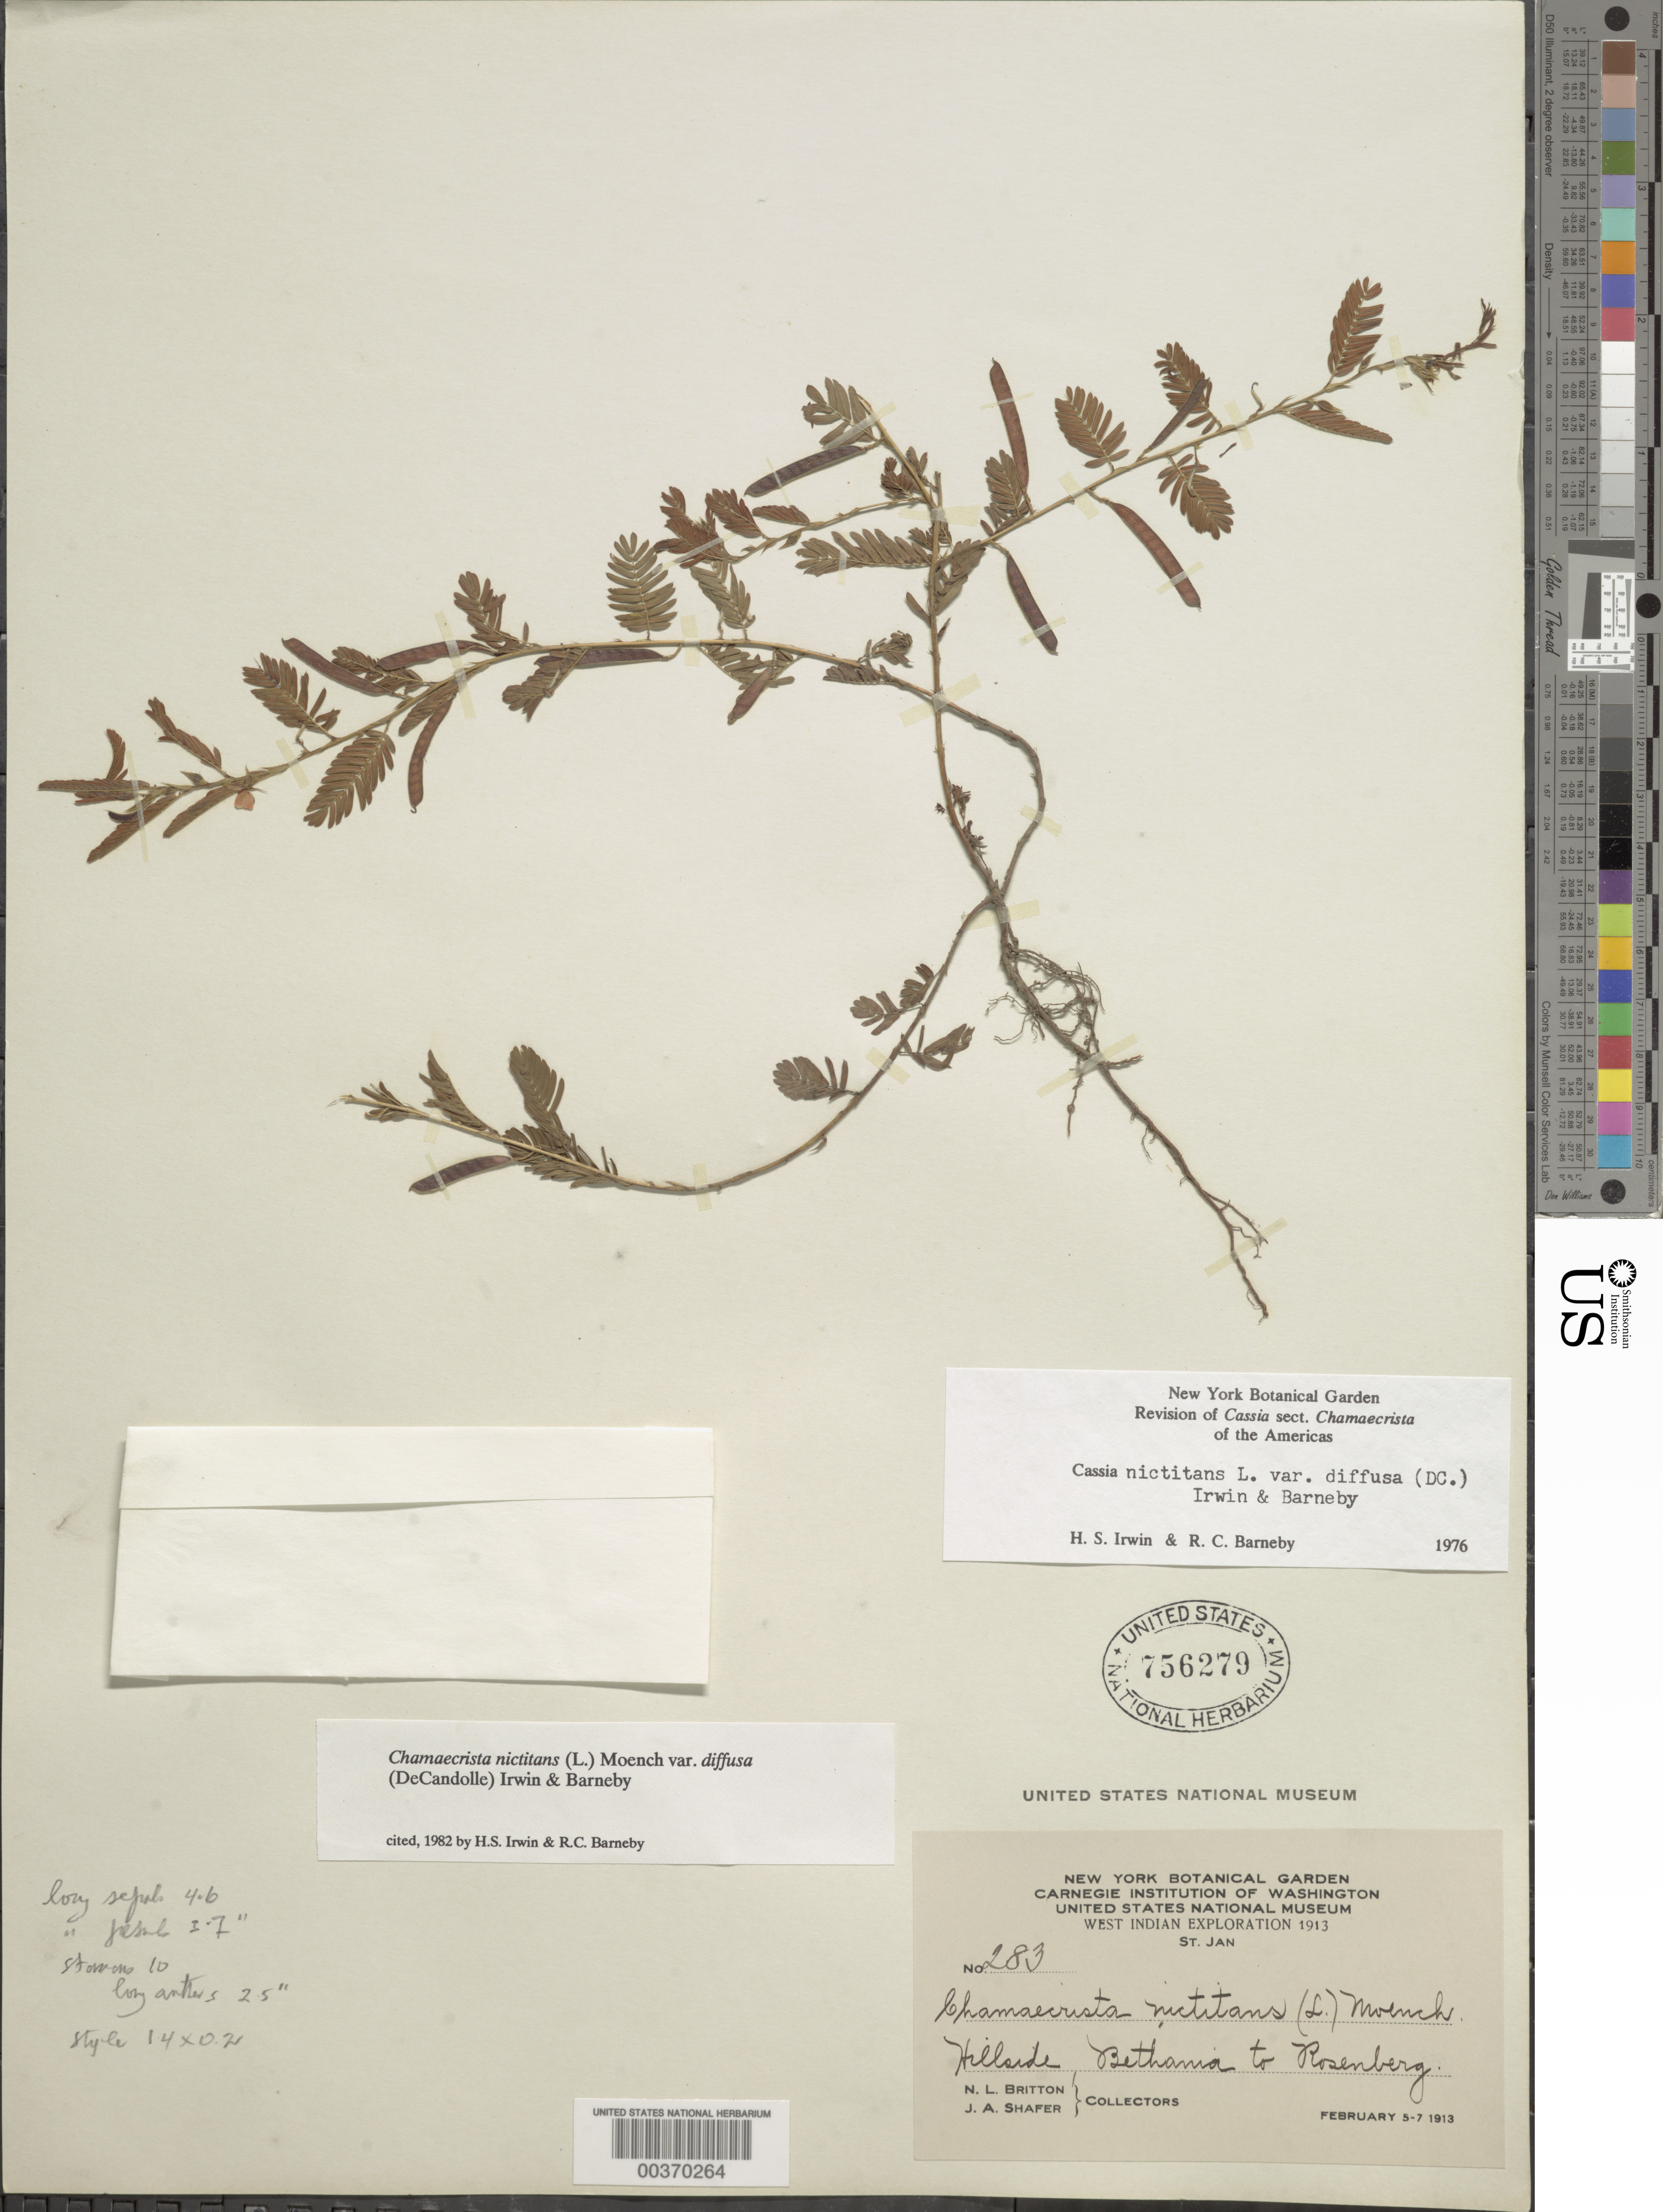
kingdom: Plantae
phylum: Tracheophyta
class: Magnoliopsida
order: Fabales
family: Fabaceae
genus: Chamaecrista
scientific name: Chamaecrista nictitans var. diffusa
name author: (DC.) H.S. Irwin & Barneby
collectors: N. Britton & J. A. Shafer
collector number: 283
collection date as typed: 05 Feb 1913 to 07 Feb 1913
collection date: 1913-02-05/1913-02-07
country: U.S. Virgin Islands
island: St. John Island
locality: Bethania to rosenberg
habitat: Hillside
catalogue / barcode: US 756279